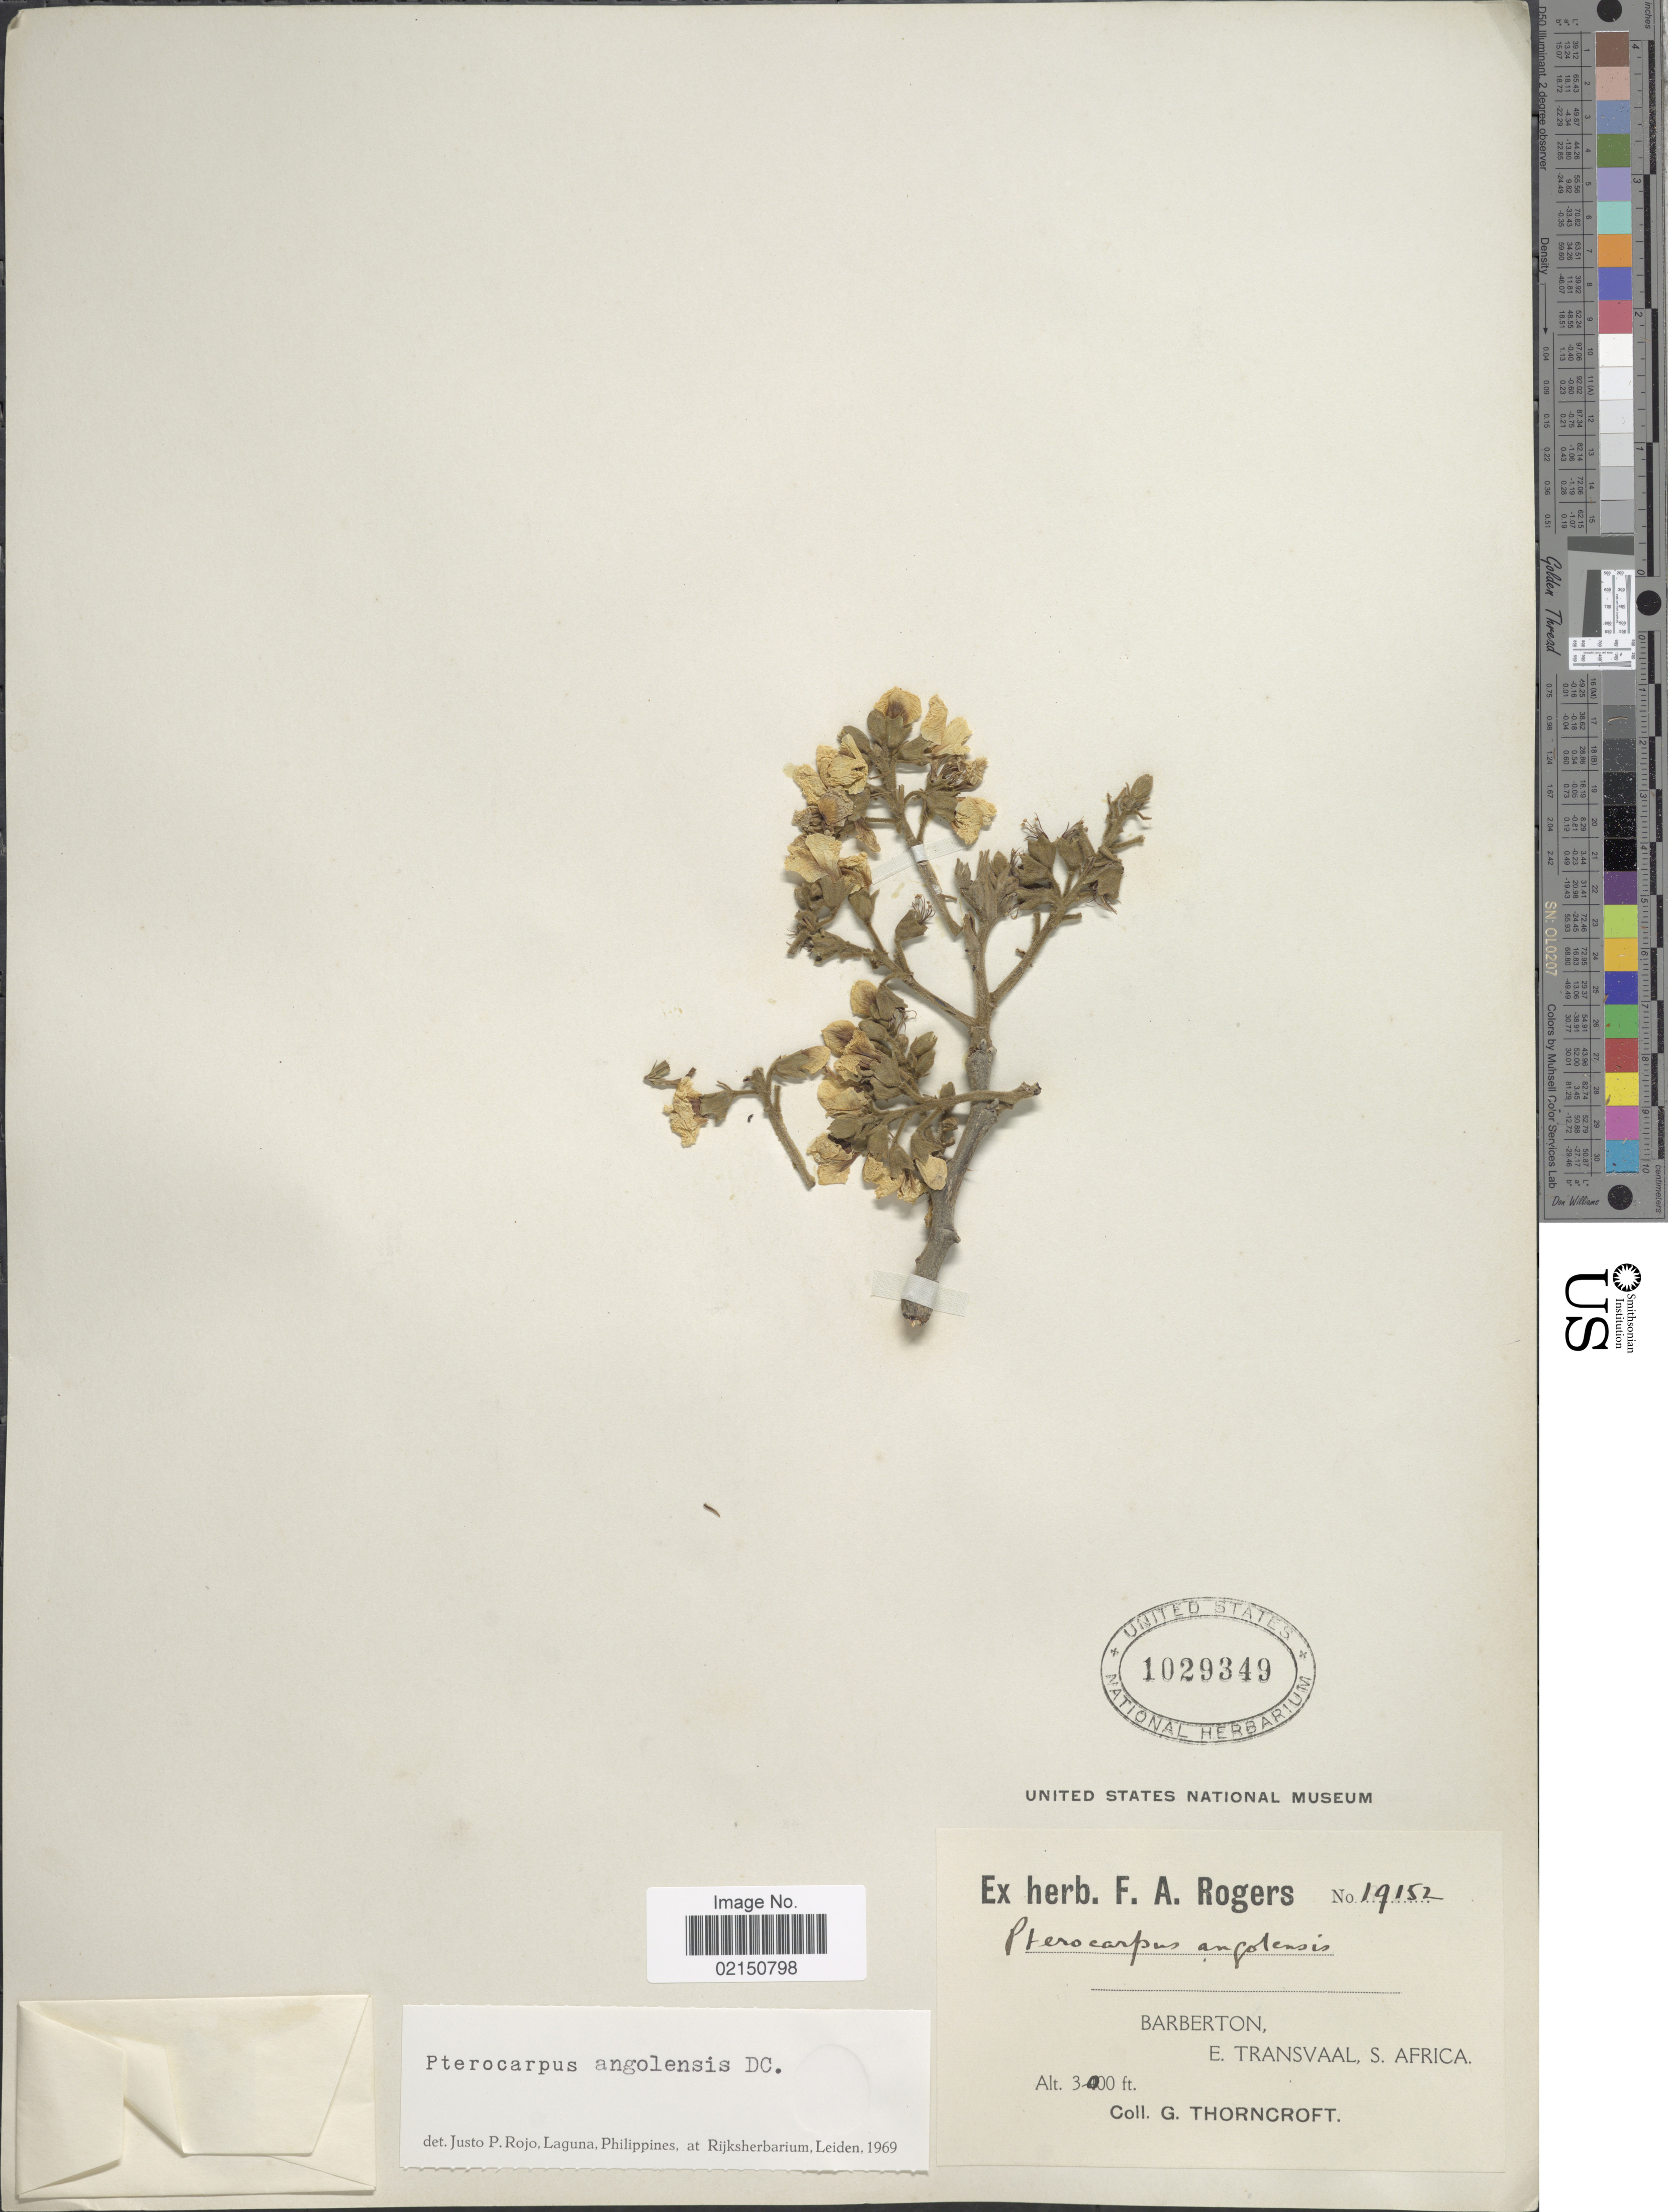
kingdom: Plantae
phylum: Tracheophyta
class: Magnoliopsida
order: Fabales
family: Fabaceae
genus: Pterocarpus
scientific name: Pterocarpus angolensis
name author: DC.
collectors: G. Thorncroft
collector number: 19152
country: South Africa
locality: Barberton, E. Transvaal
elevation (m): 914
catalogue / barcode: US 1029349